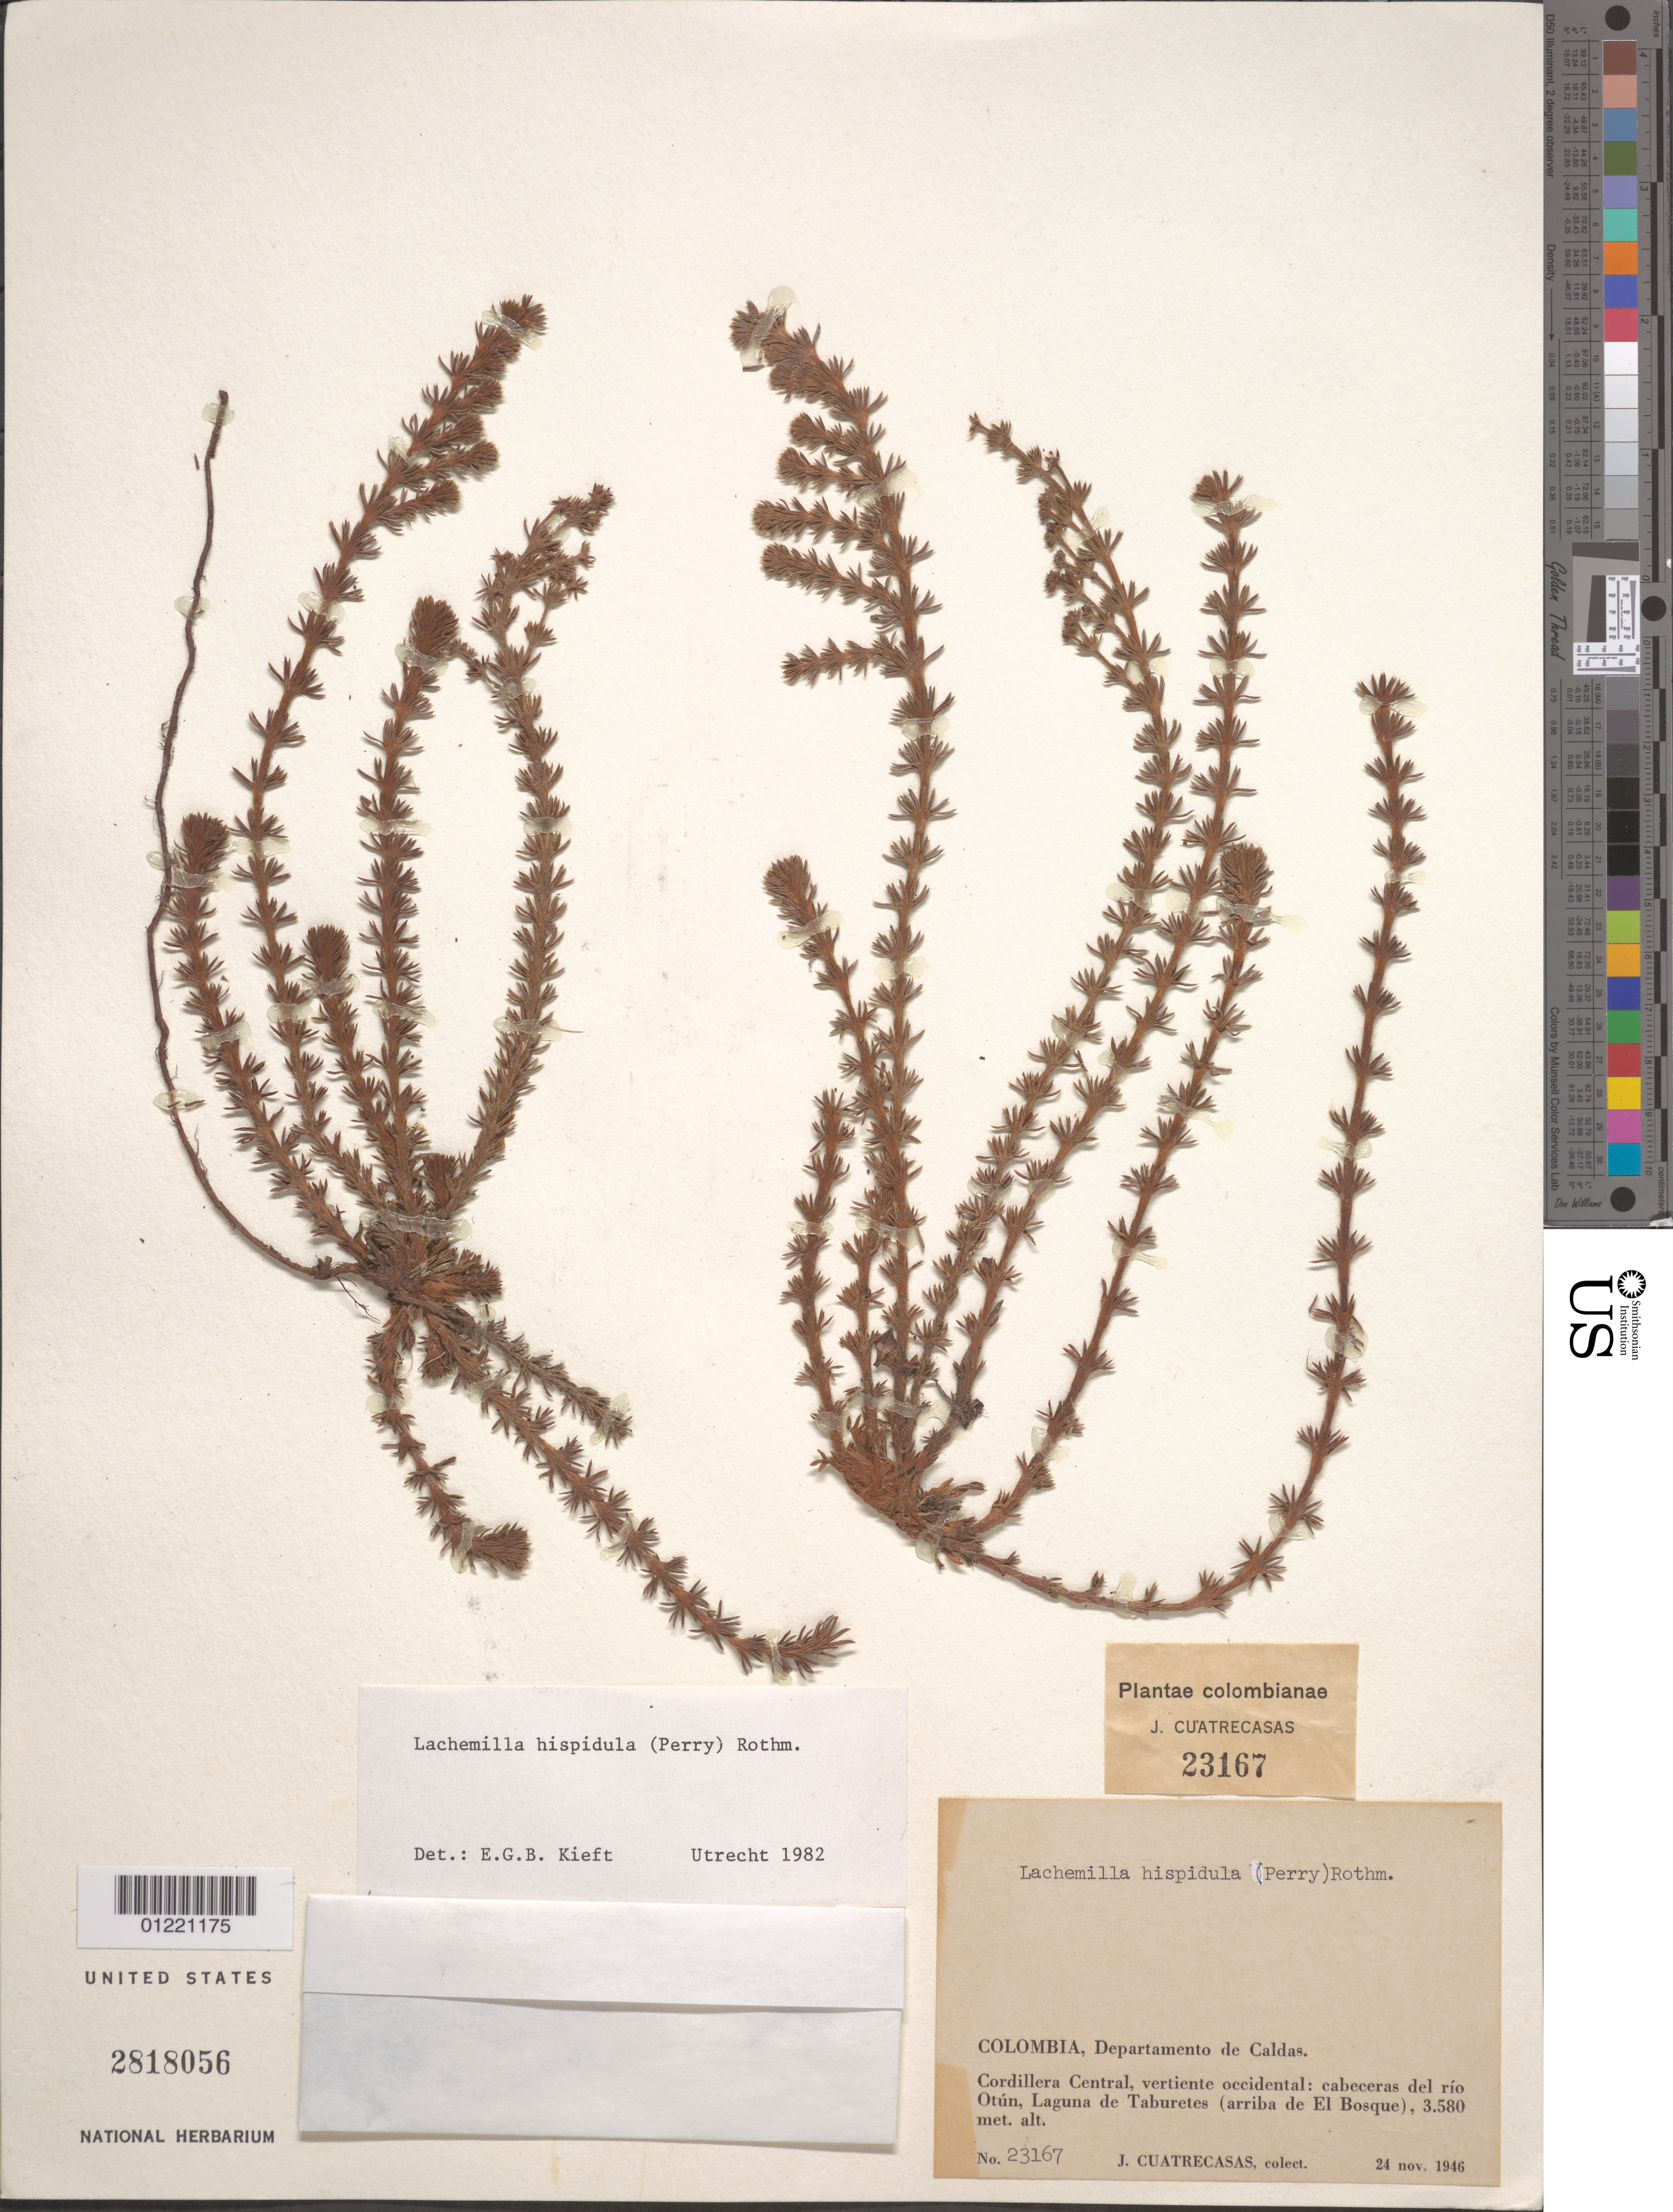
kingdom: Plantae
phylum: Tracheophyta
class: Magnoliopsida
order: Rosales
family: Rosaceae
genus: Lachemilla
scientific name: Lachemilla hispidula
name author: (L.M. Perry) Rothm.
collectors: J. Cuatrecasas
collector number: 23167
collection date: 1946-11-24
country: Colombia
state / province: Caldas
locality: Cordillera Central, vertiente occidental: cabeceras del río Otun, Laguna de Taburetes (arriba de El Bosque)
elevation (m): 3580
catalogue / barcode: US 2818056